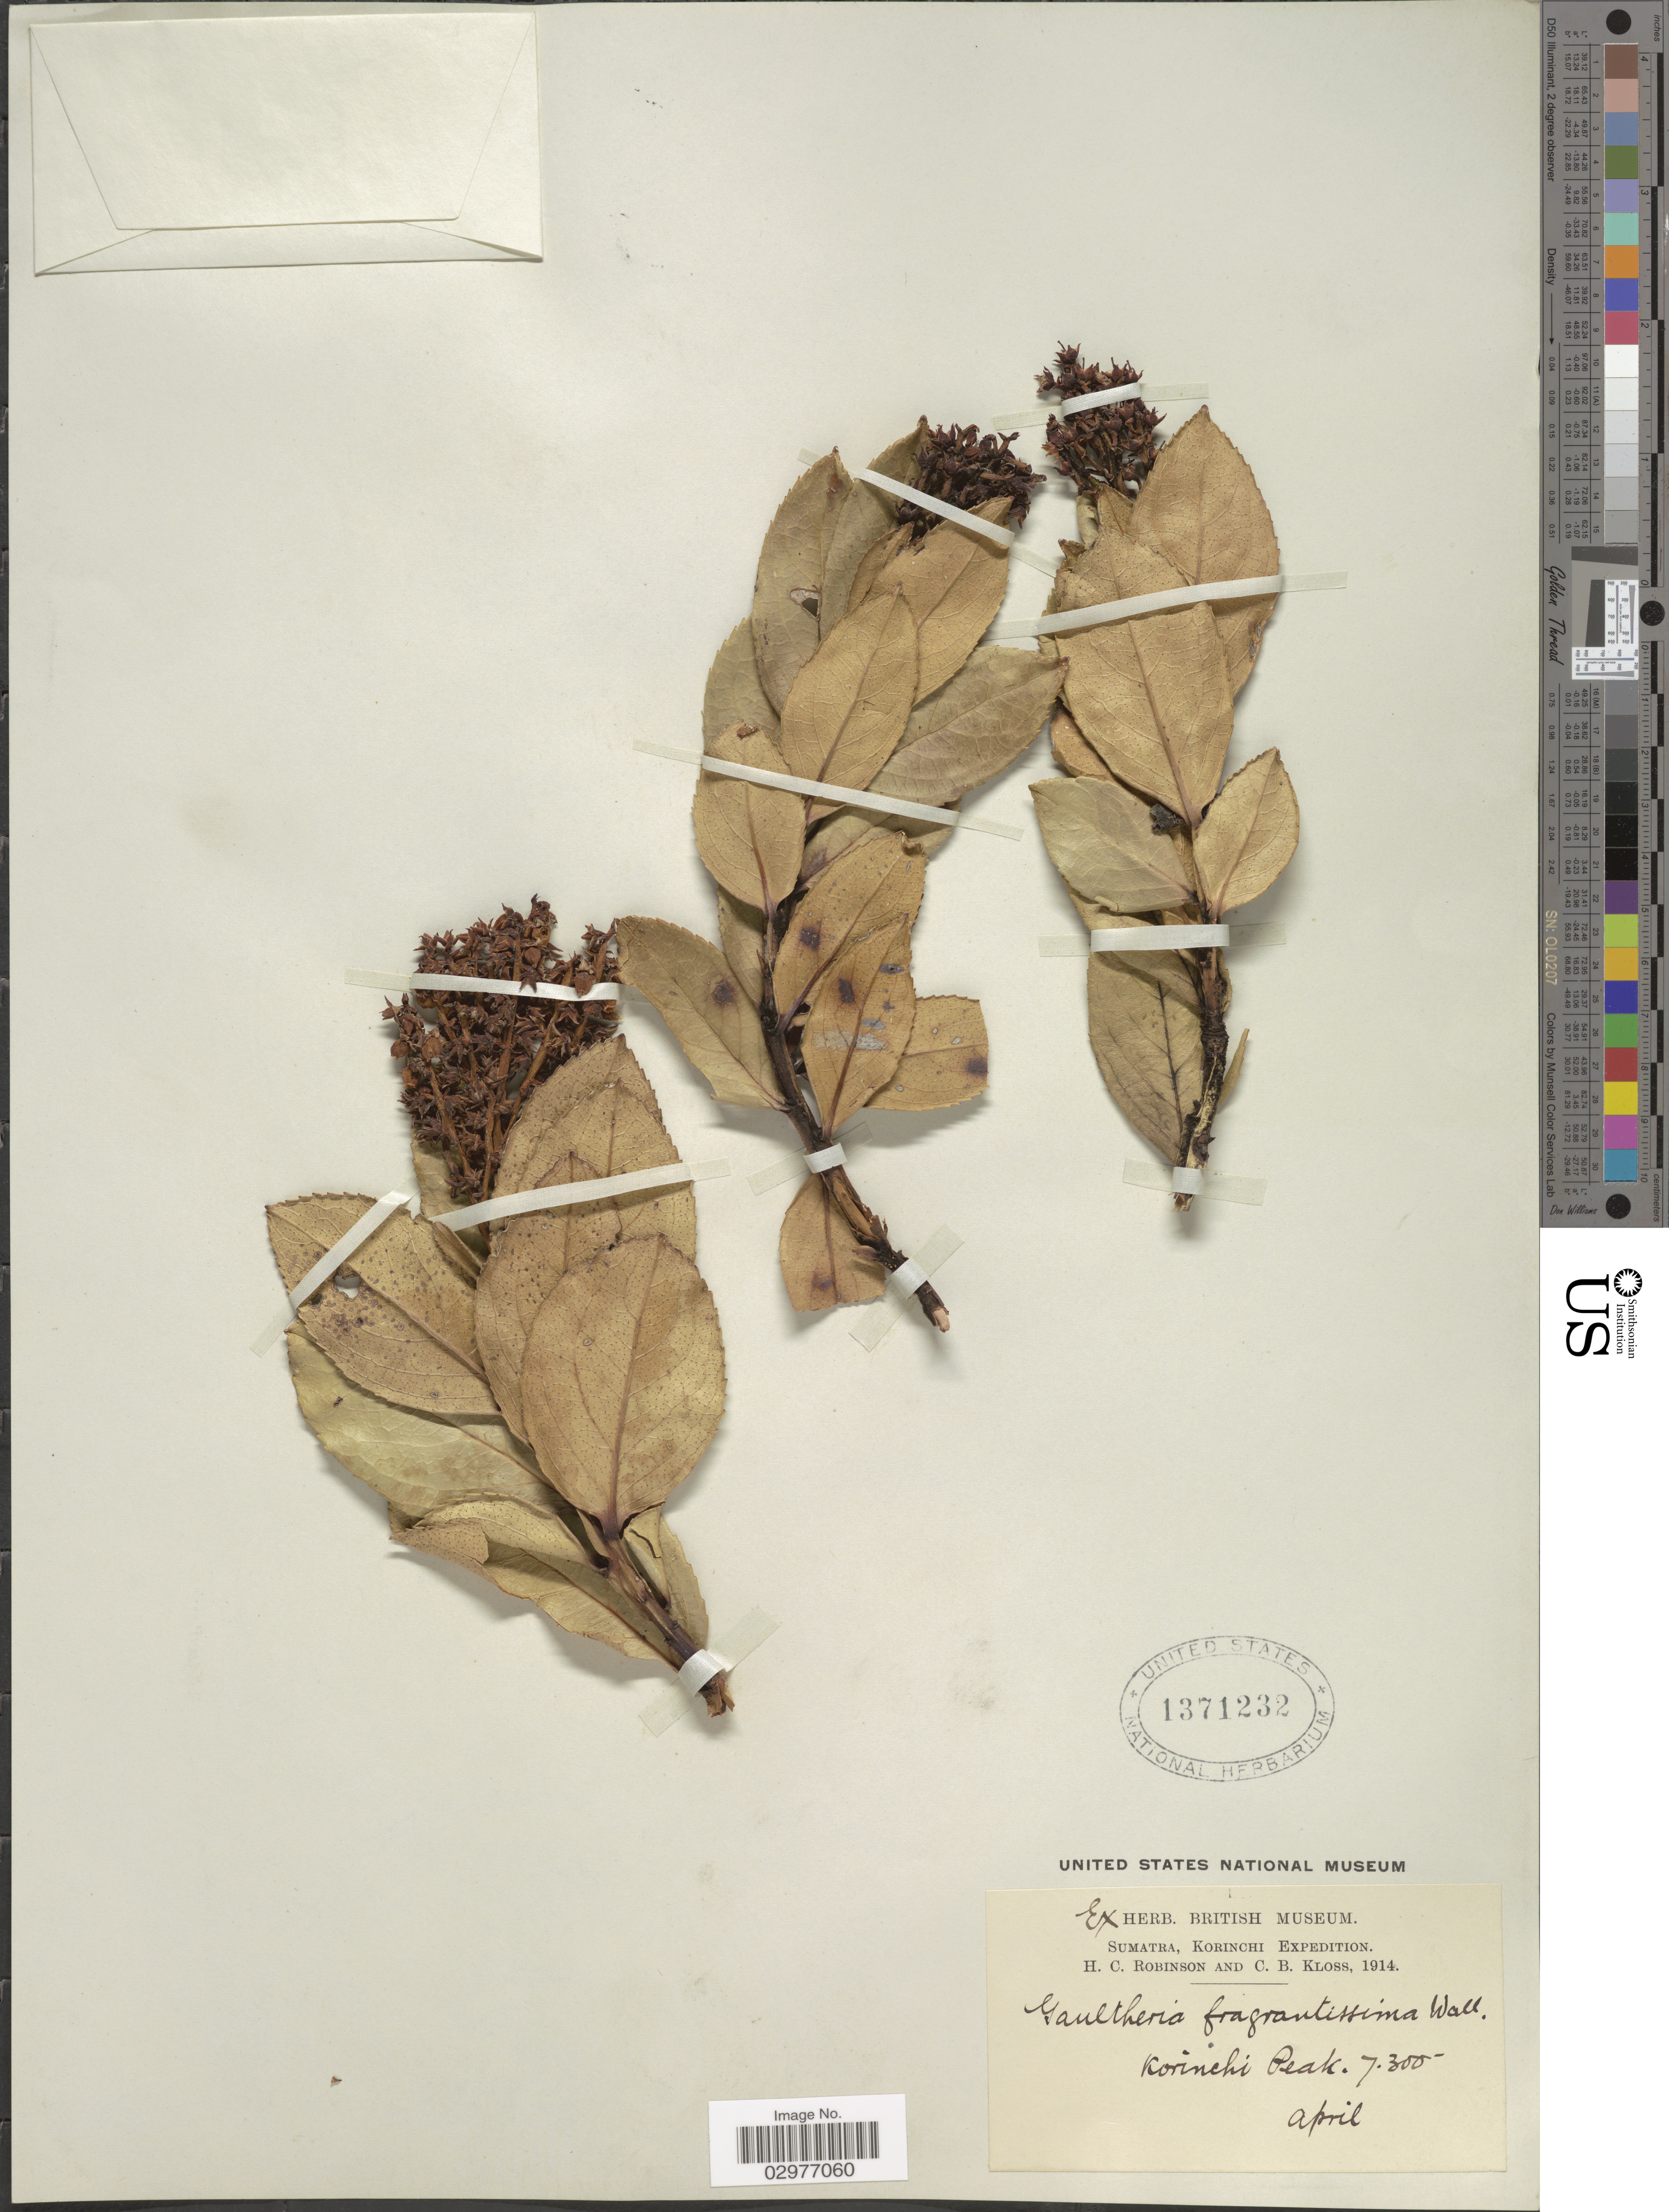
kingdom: Plantae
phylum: Tracheophyta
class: Magnoliopsida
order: Ericales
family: Ericaceae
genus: Gaultheria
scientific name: Gaultheria fragrantissima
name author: Wall.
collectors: H. C. Robinson & C. Kloss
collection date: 1914-04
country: Indonesia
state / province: Sumatra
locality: Korinchi. Korinchi Peak.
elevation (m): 2225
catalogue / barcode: US 1371232